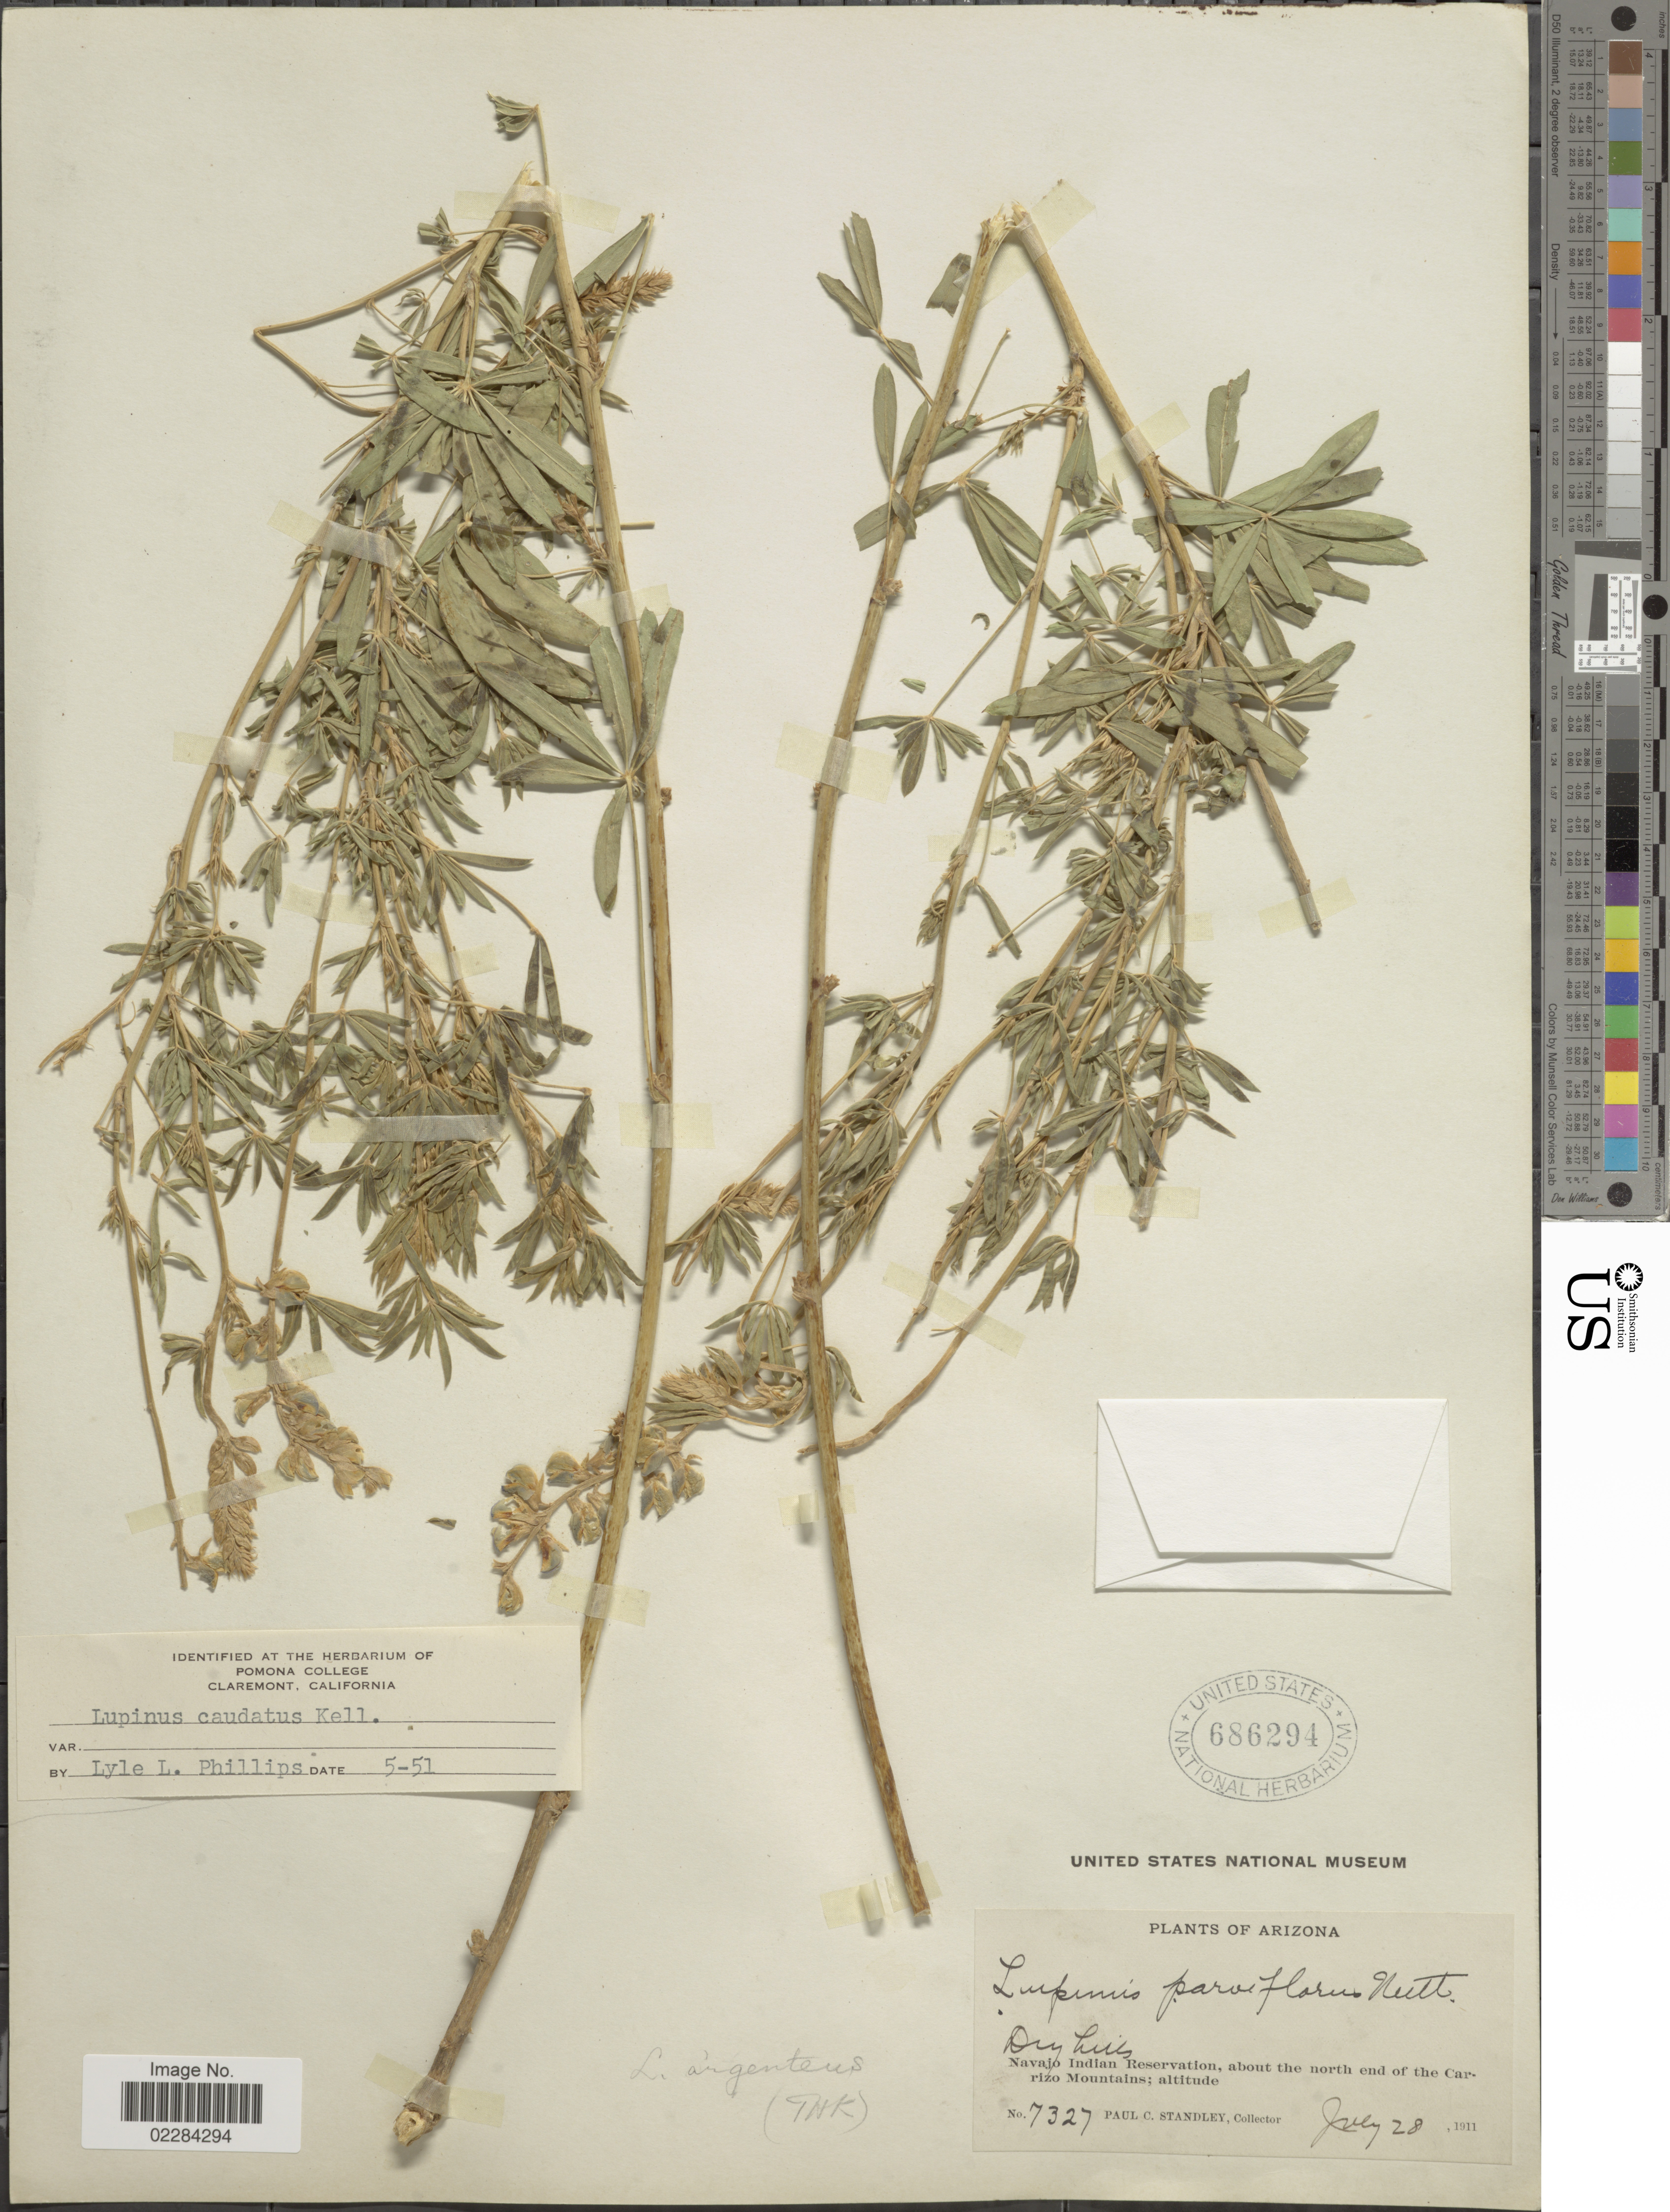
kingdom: Plantae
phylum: Tracheophyta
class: Magnoliopsida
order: Fabales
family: Fabaceae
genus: Lupinus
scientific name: Lupinus caudatus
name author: Kellogg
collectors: P. C. Standley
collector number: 7327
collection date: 1911-07-28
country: United States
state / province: Arizona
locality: Navajo Indian Reservation, about the north end of the Carrizo Mountains.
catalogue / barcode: US 686294